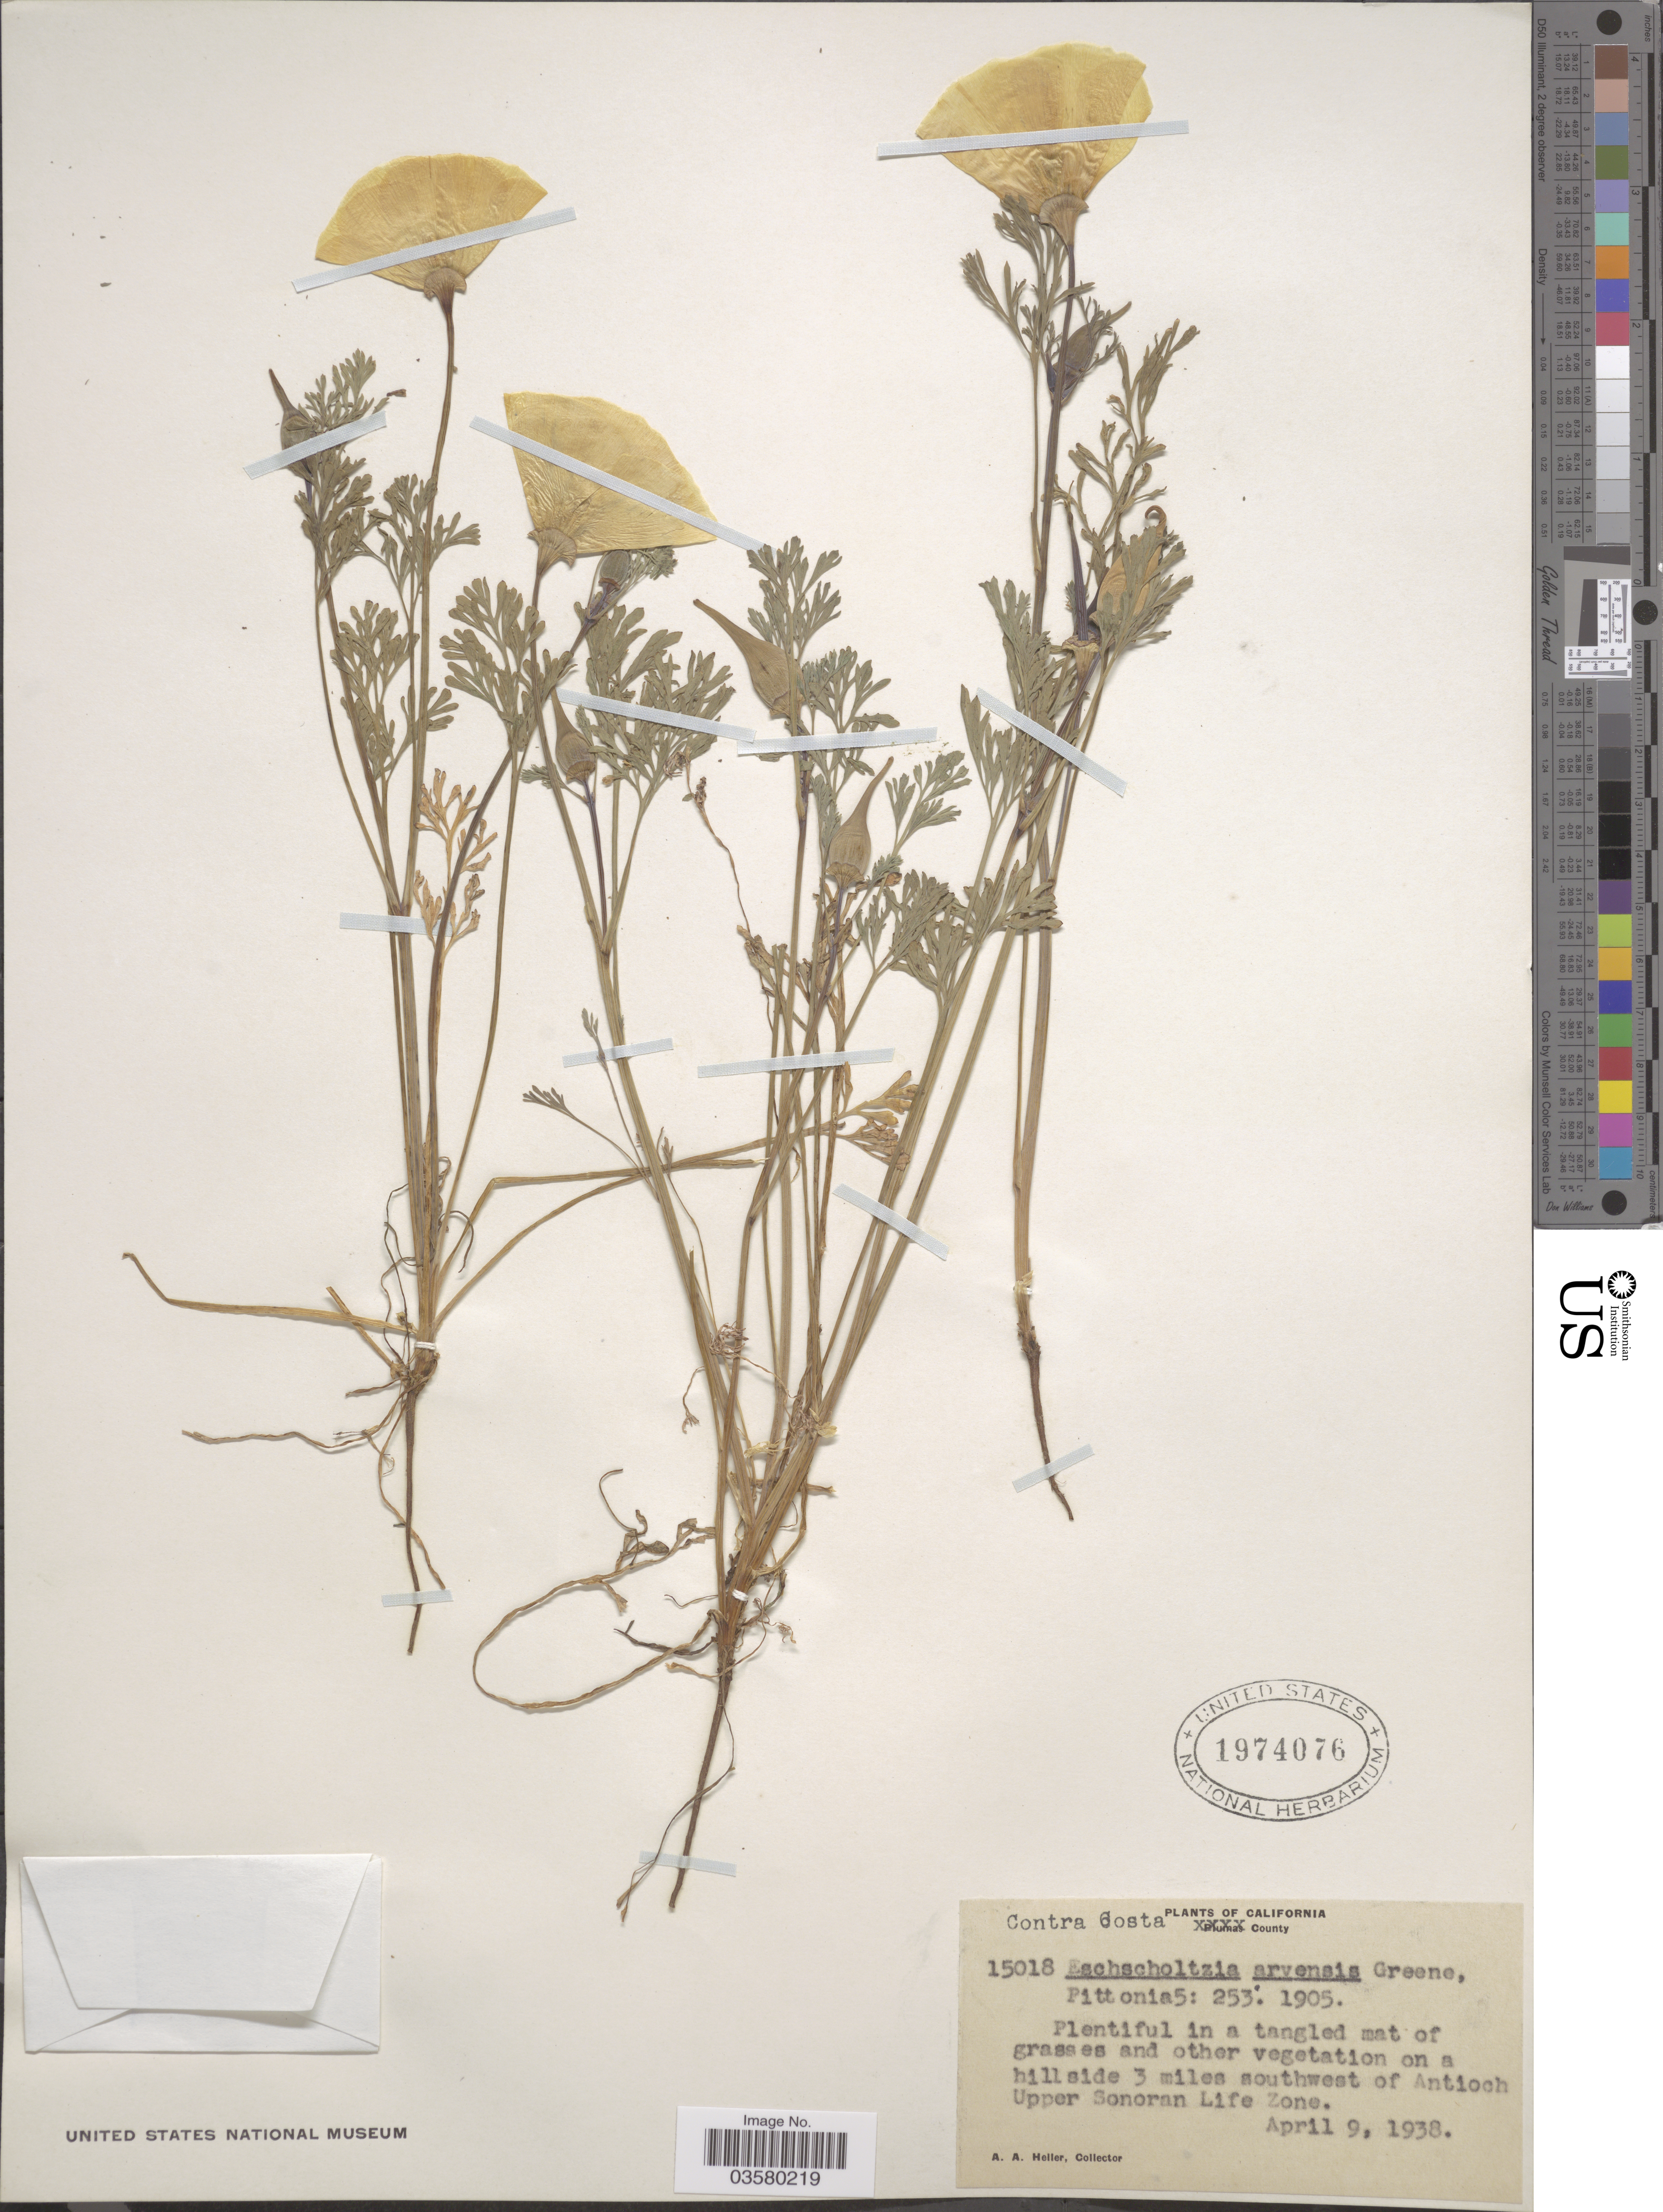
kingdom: Plantae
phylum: Tracheophyta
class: Magnoliopsida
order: Ranunculales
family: Papaveraceae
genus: Eschscholzia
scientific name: Eschscholzia californica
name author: Cham.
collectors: A. A. Heller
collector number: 15018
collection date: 1938-04-09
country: United States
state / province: California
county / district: Contra Costa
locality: Contra Costa County. On a hillside 3 miles southwest of Antioch. Upper Sonoran Life Zone.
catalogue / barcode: US 1974076